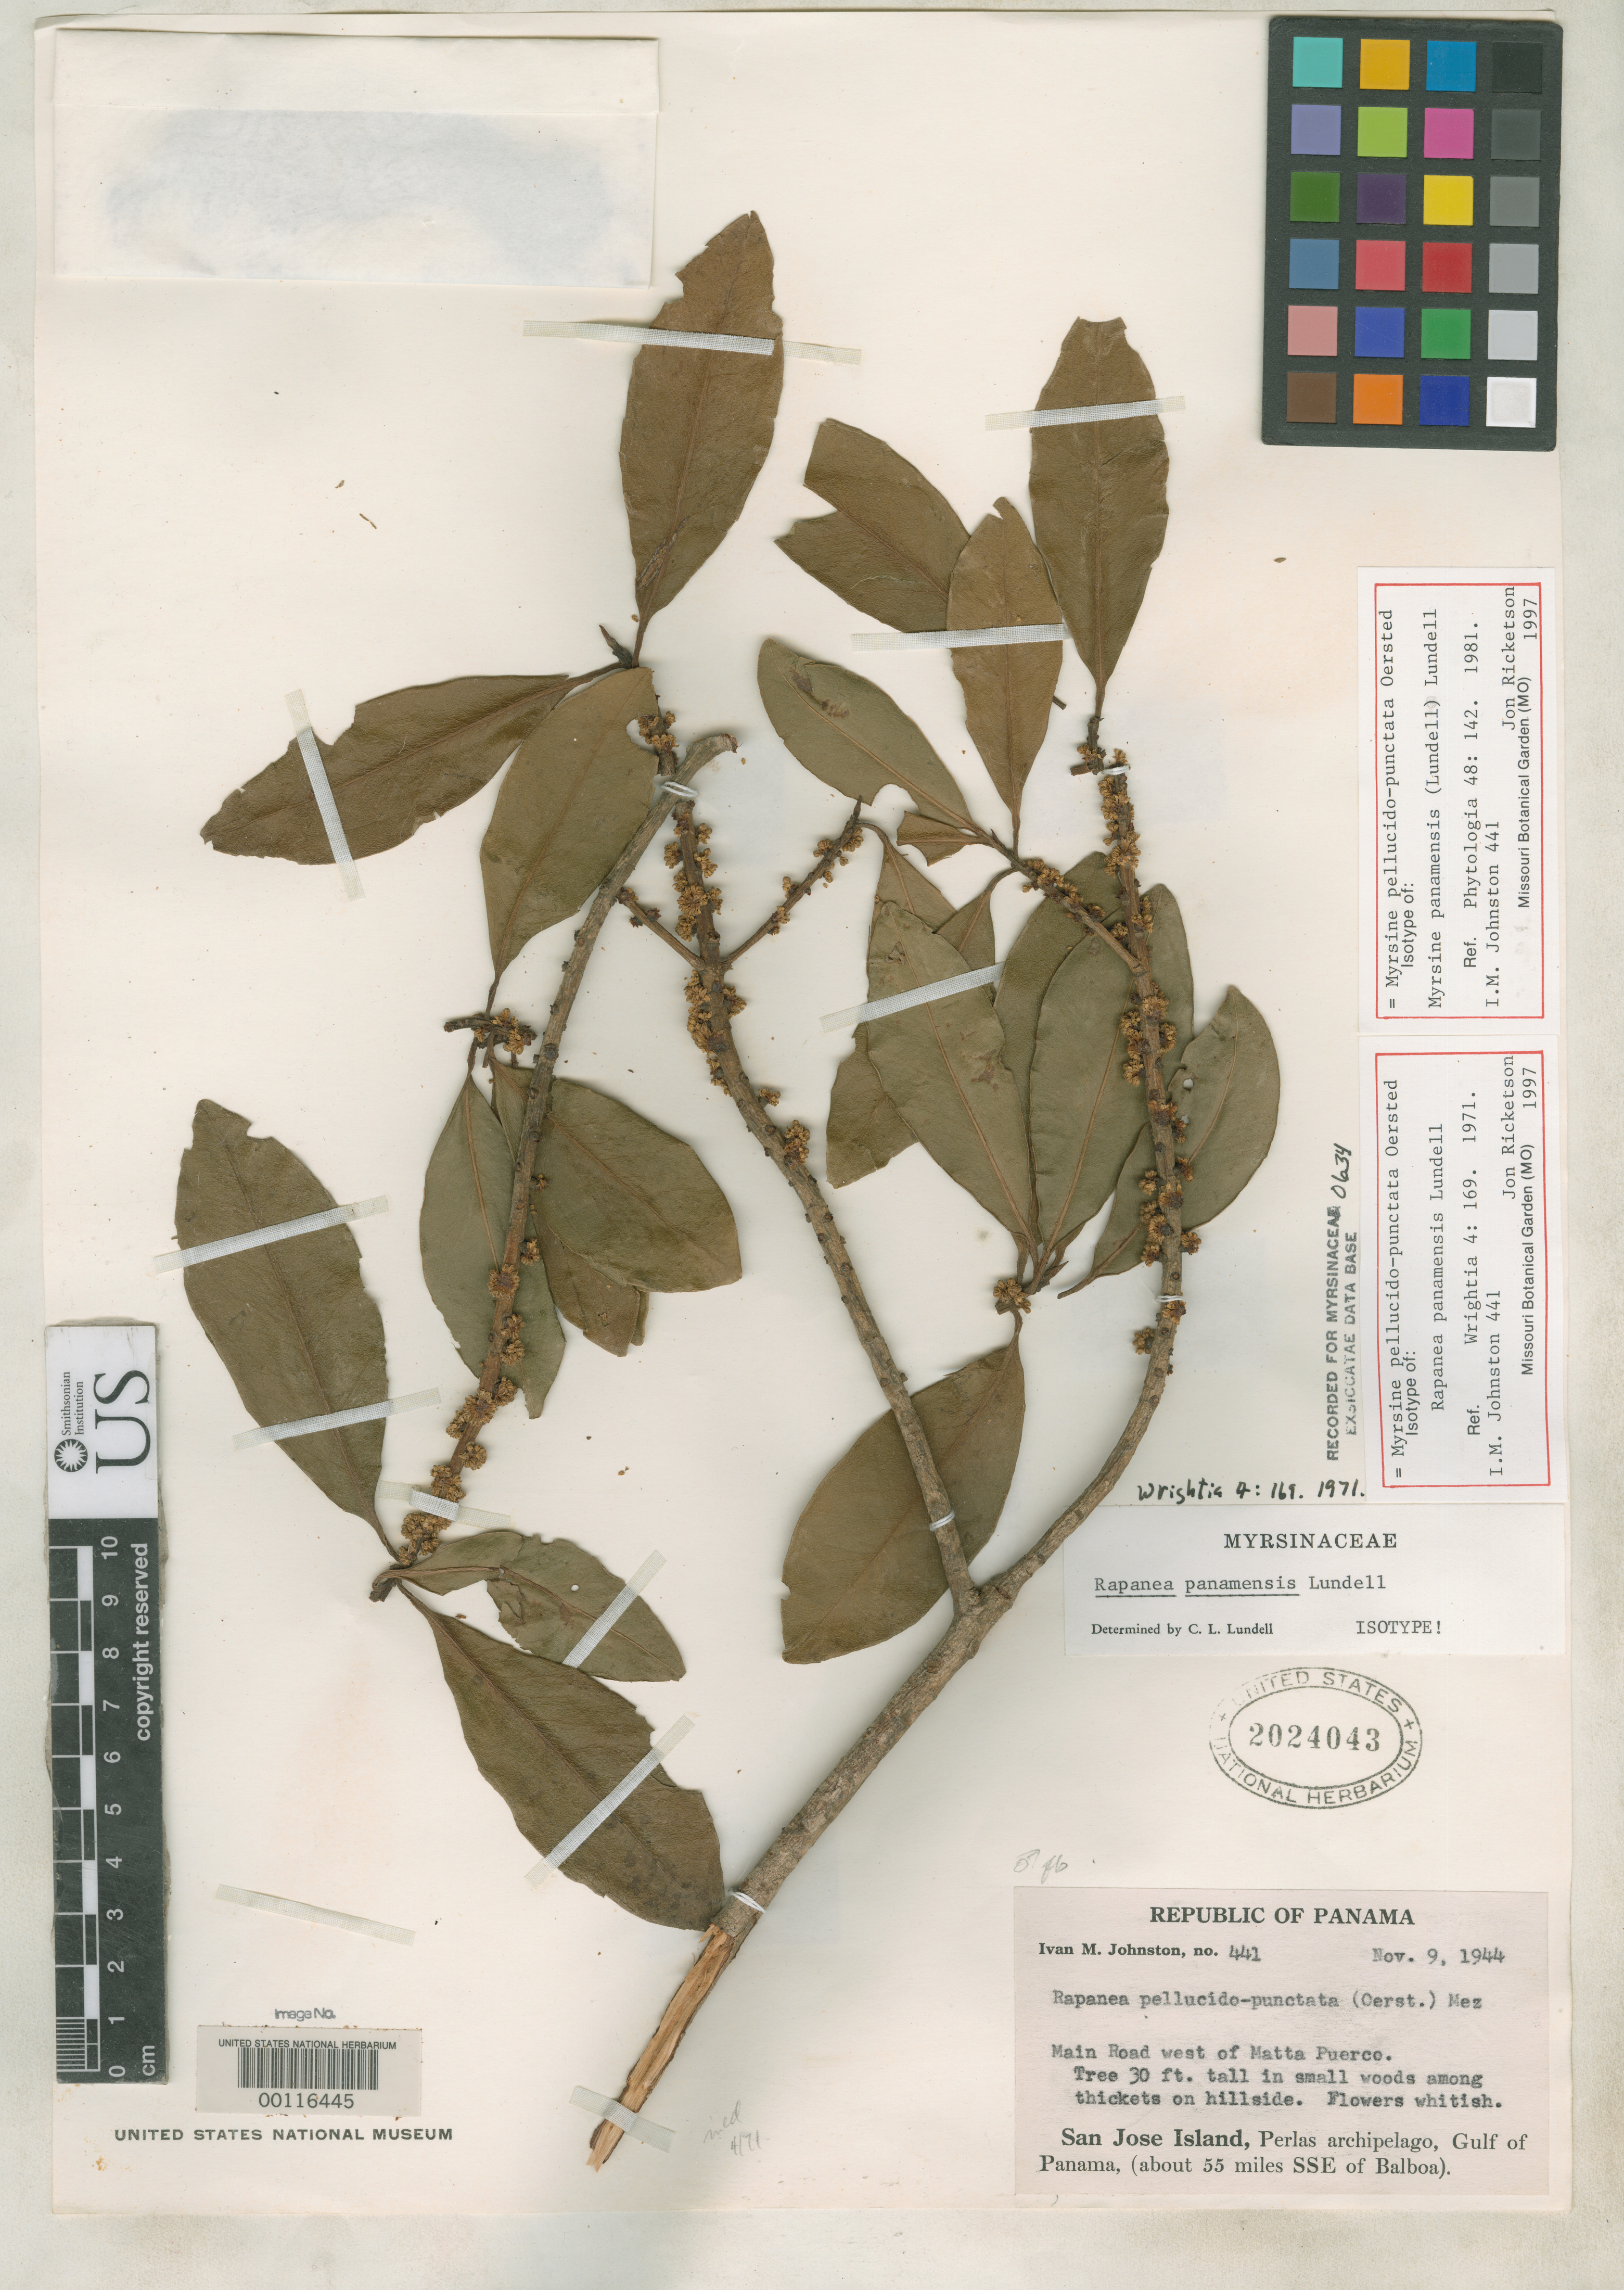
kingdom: Plantae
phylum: Tracheophyta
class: Magnoliopsida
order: Ericales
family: Primulaceae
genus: Rapanea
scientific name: Rapanea panamensis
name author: Lundell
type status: Isotype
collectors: I.M. Johnston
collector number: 144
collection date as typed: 09 Nov 1944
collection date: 1944-11-09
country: Panama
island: San José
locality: Gulf of Panama, ca. 55 mi SSE of Balboa, main road W of Matto Puerco.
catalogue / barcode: US 2024043